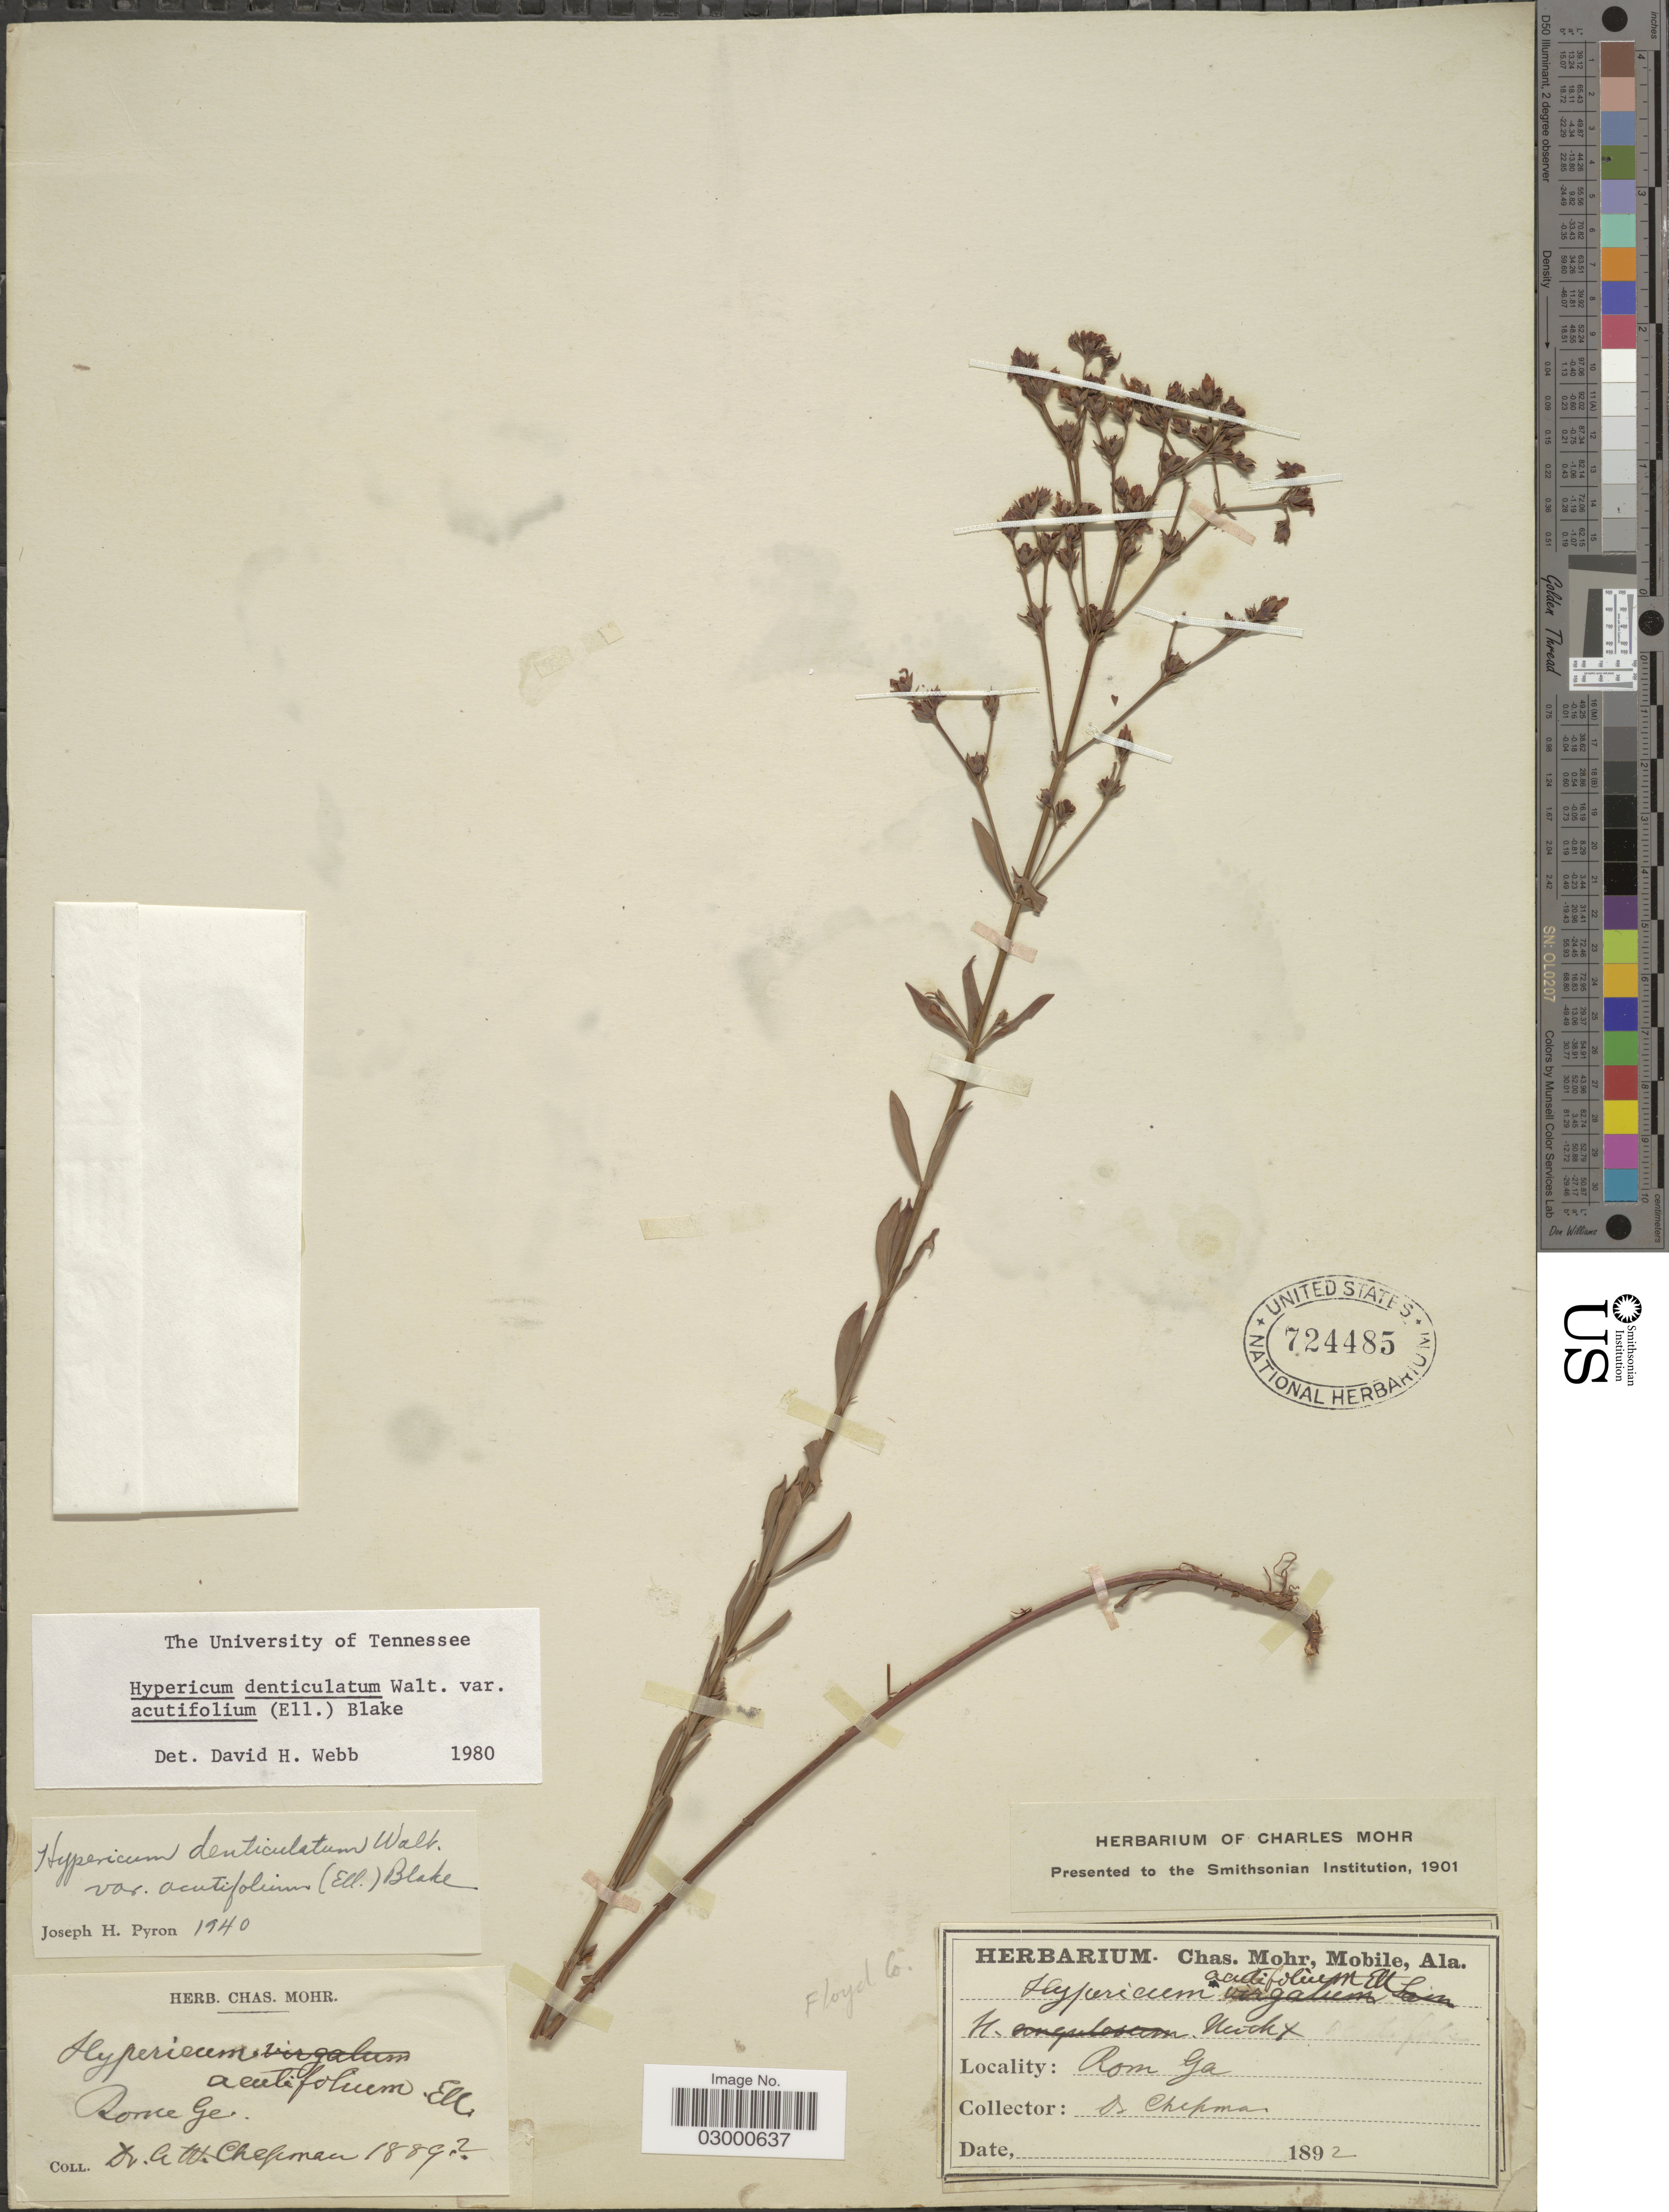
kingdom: Plantae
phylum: Tracheophyta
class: Magnoliopsida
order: Malpighiales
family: Hypericaceae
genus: Hypericum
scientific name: Hypericum denticulatum var. acutifolium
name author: (Elliott) N. Robson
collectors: A. W. Chapman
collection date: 1892-08-18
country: United States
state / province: Georgia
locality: Floyd Co. Rome.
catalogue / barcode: US 724485